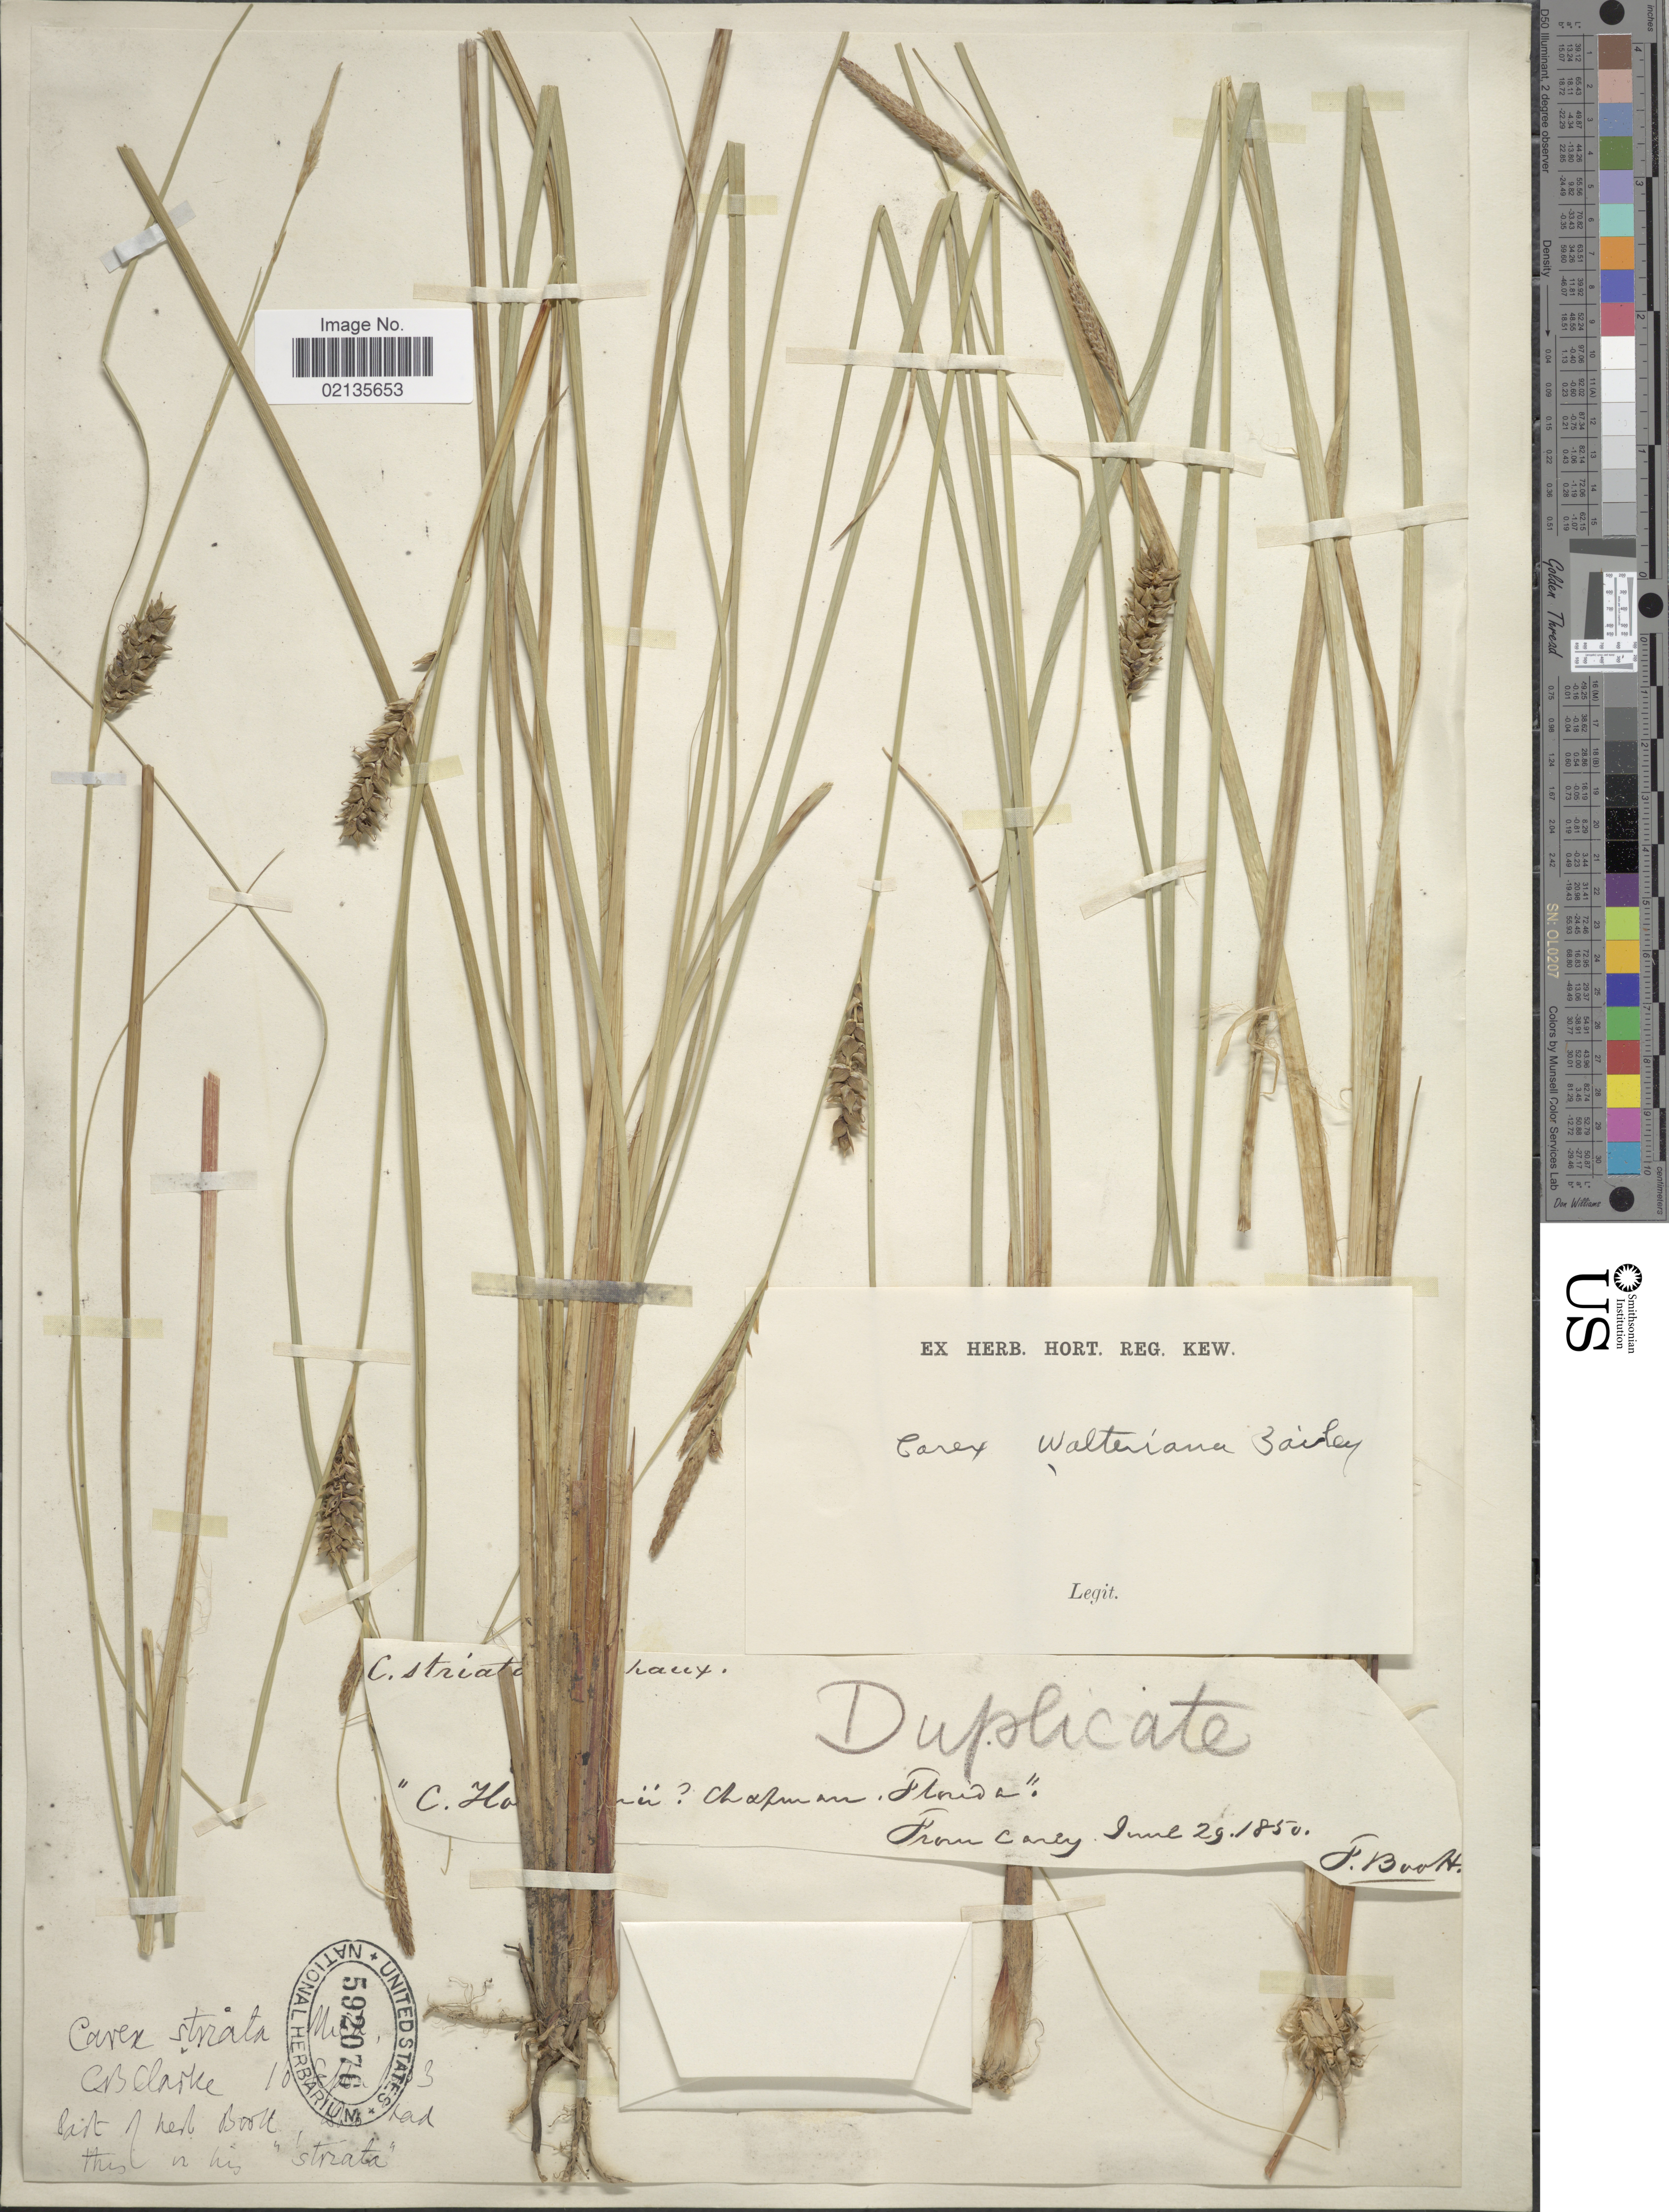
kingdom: Plantae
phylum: Tracheophyta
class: Liliopsida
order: Poales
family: Cyperaceae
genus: Carex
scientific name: Carex striata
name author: Michx.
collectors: A. Chapman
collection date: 1850-06-29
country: United States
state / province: Florida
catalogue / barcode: US 592076